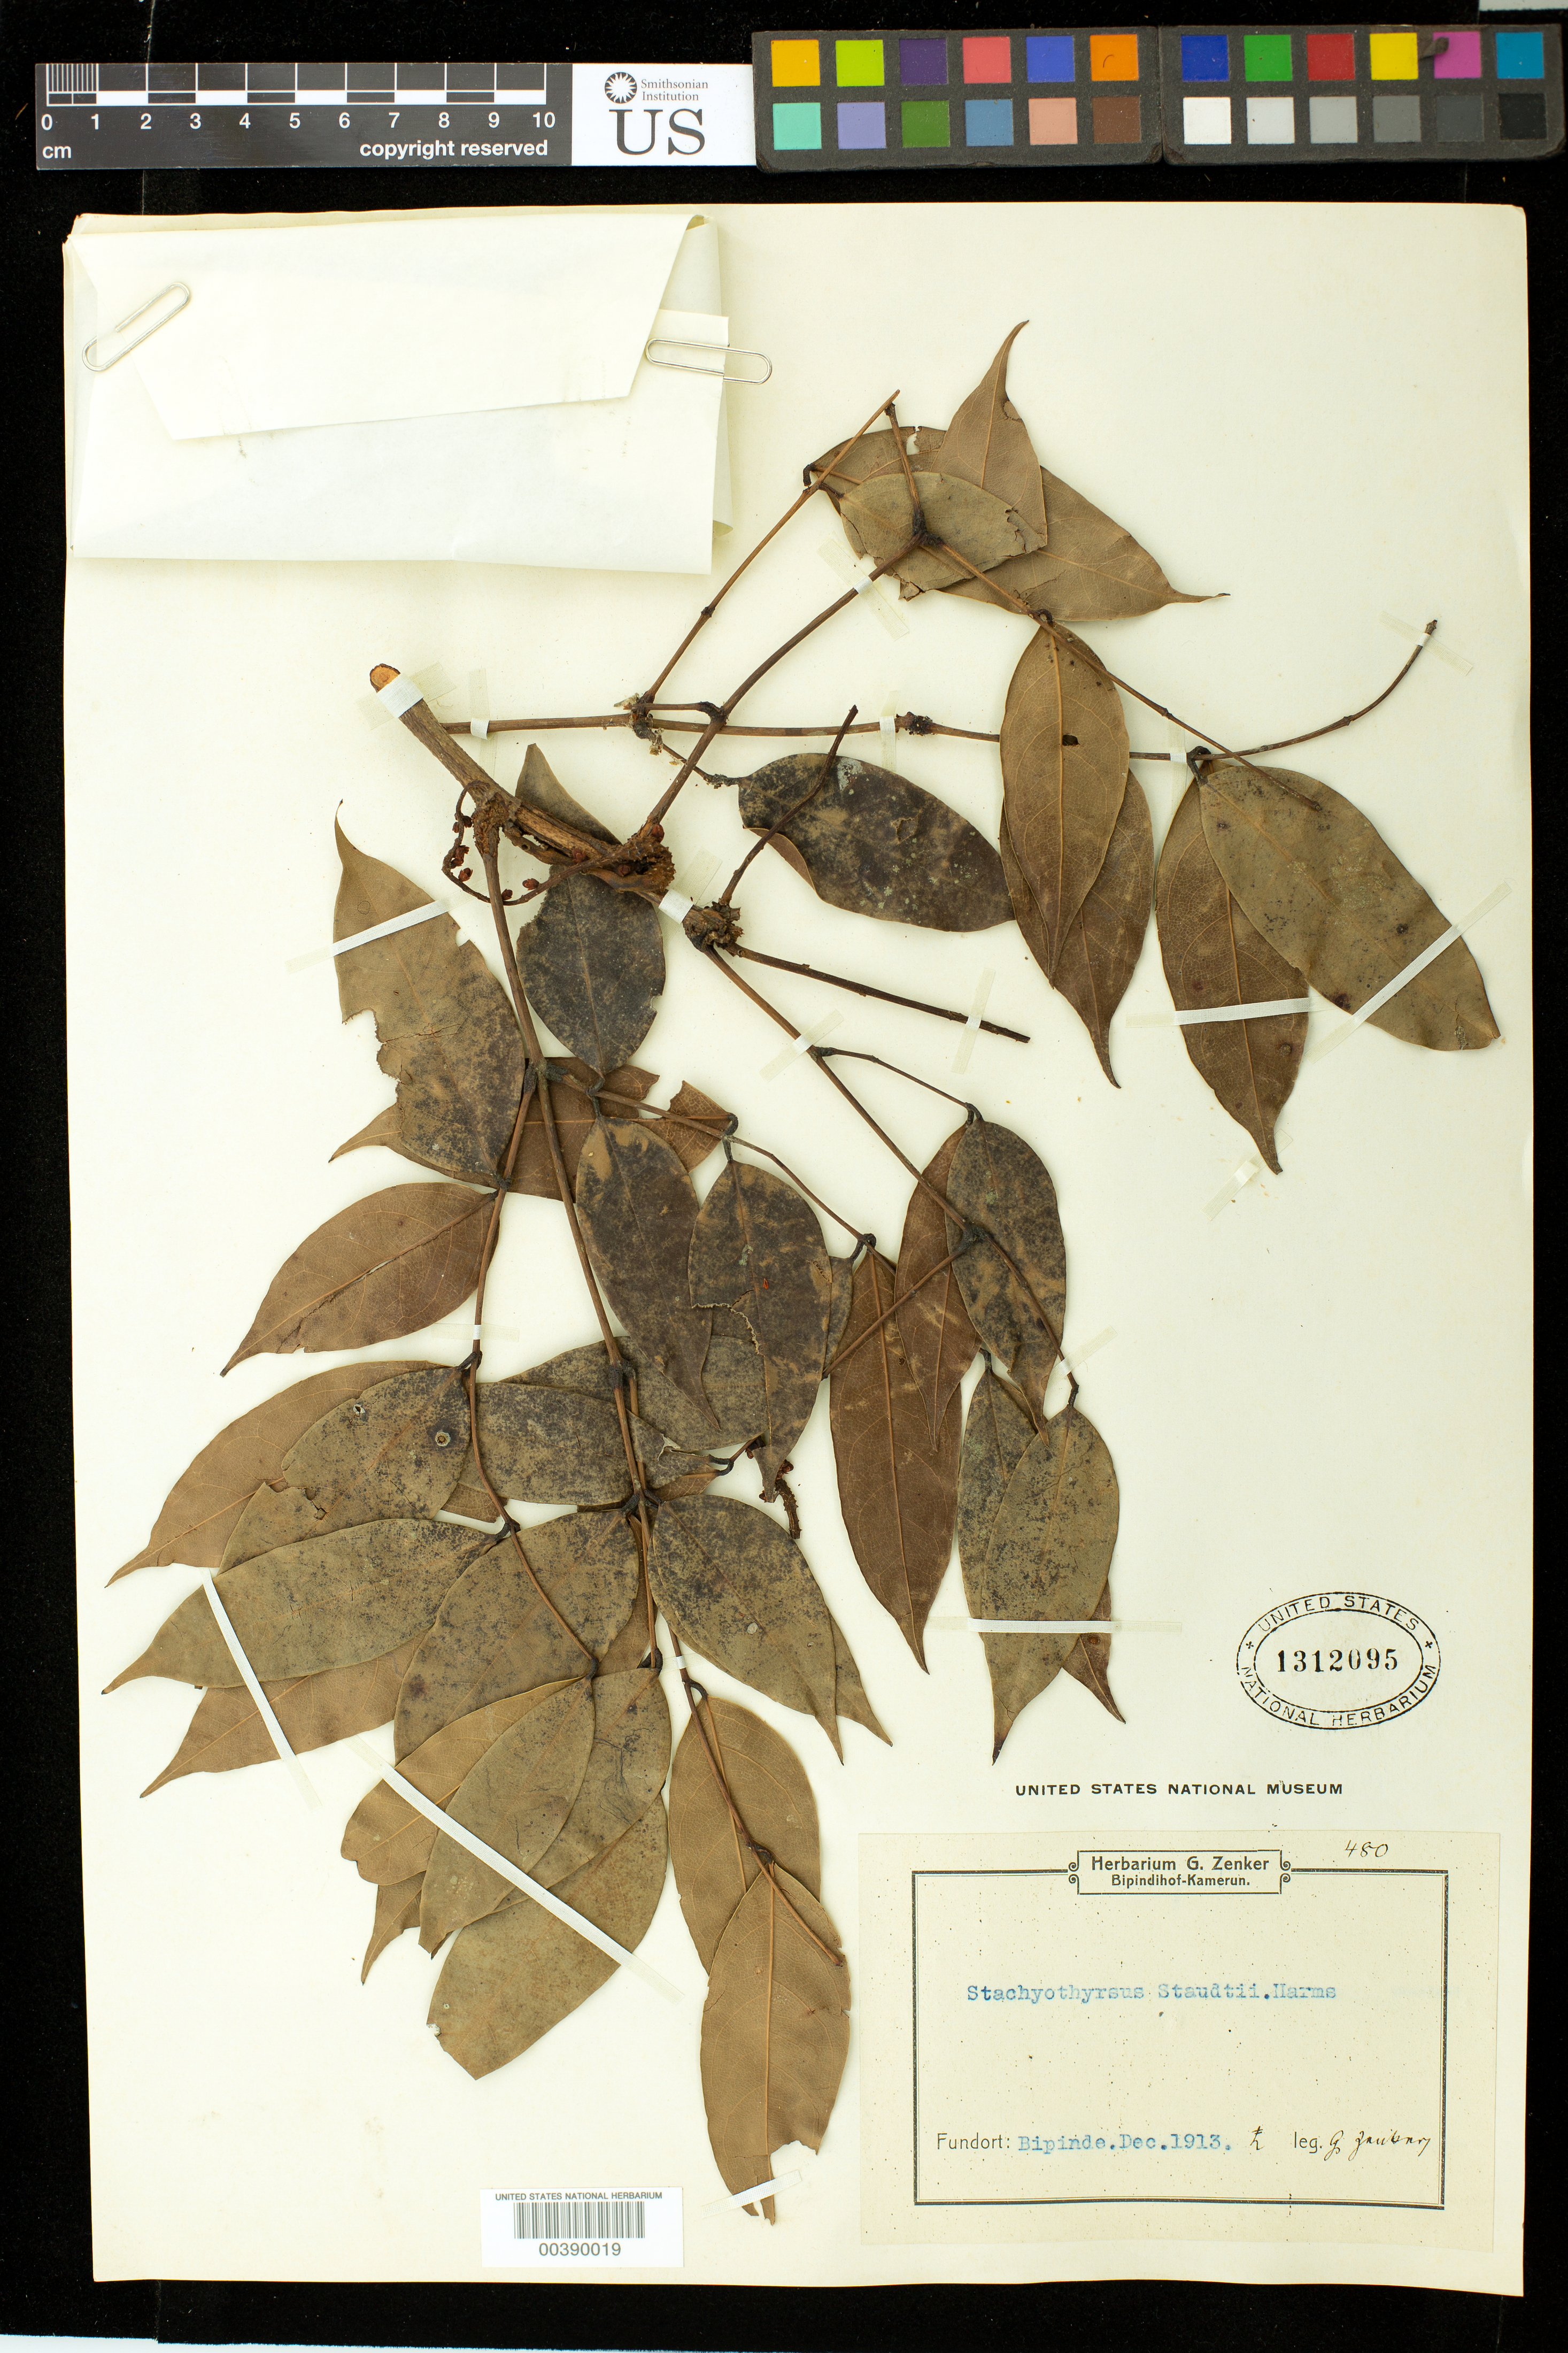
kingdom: Plantae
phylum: Tracheophyta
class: Magnoliopsida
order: Fabales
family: Fabaceae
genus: Stachyothyrsus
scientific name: Stachyothyrsus staudtii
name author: Harms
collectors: G. A. Zenker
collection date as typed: Dec 1913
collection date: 1913-12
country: Cameroon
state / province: Sud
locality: Bipindi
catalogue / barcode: US 1312095